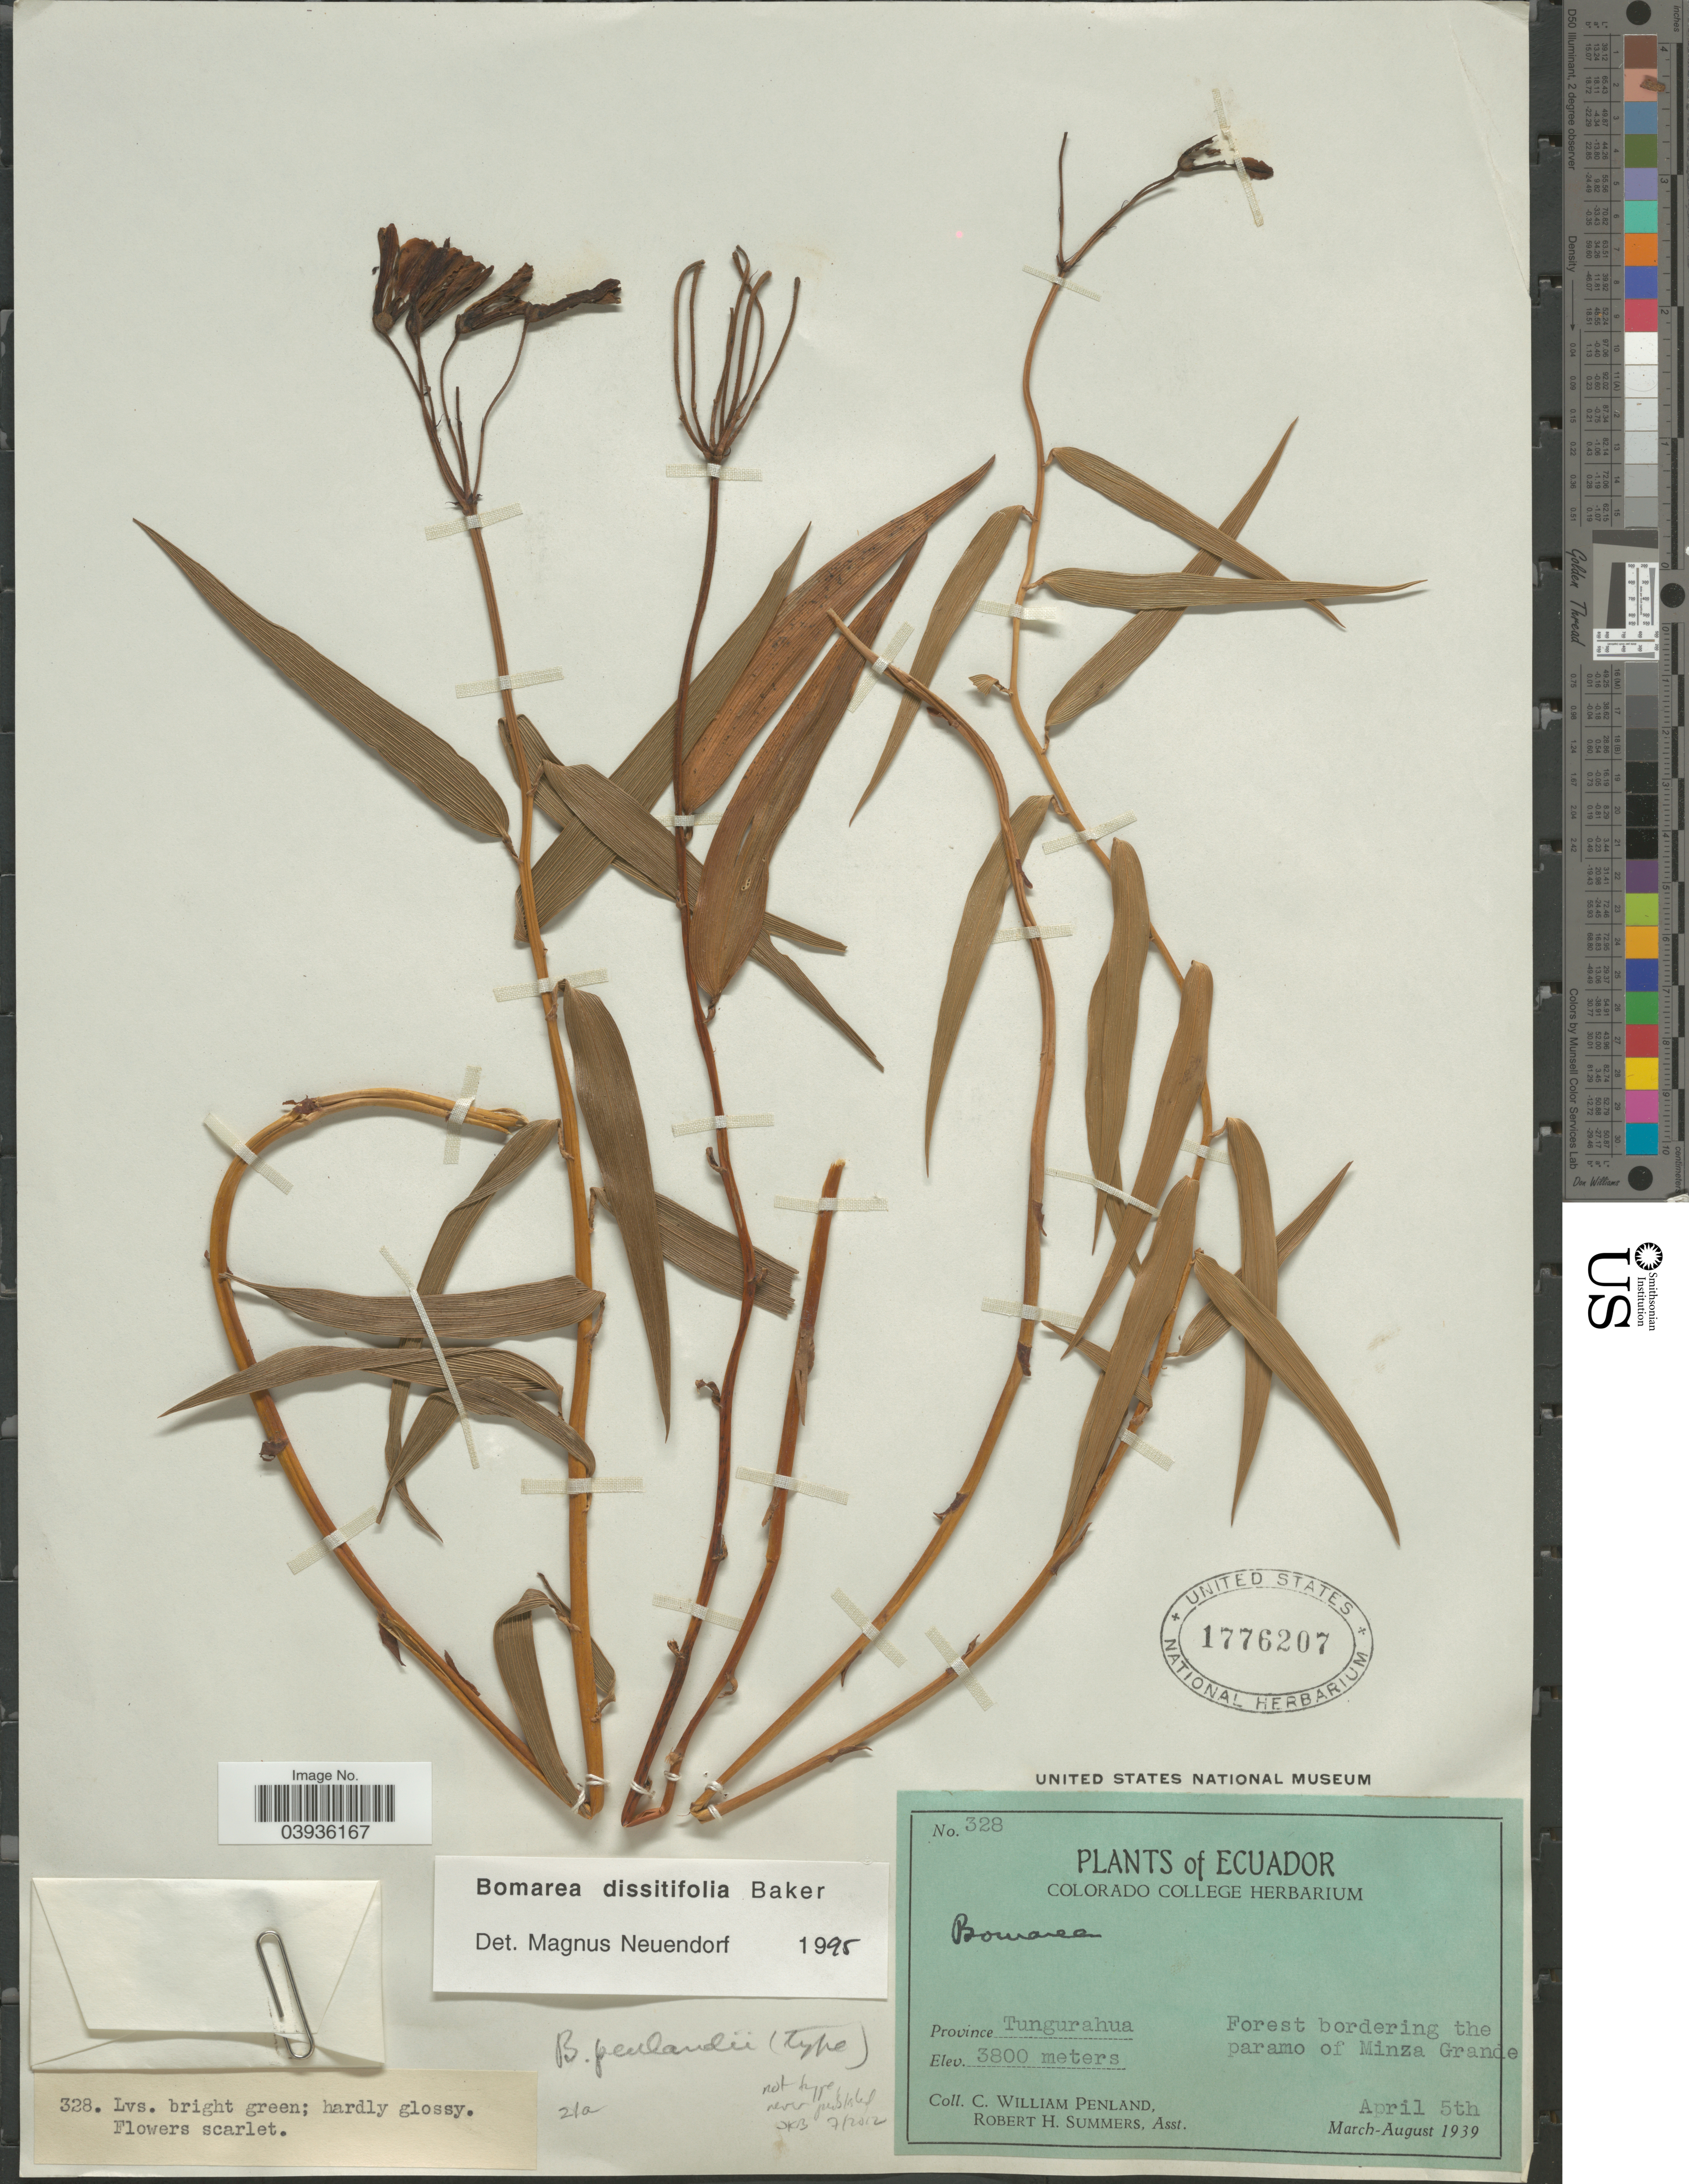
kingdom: Plantae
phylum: Tracheophyta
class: Liliopsida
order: Liliales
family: Alstroemeriaceae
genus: Bomarea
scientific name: Bomarea dissitifolia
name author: Baker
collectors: C. W. Penland & R. Summers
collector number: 328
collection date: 1939-04-05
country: Ecuador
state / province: Tungurahua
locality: Forest bordering the paramo of Minza Grande.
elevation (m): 3800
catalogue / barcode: US 1776207